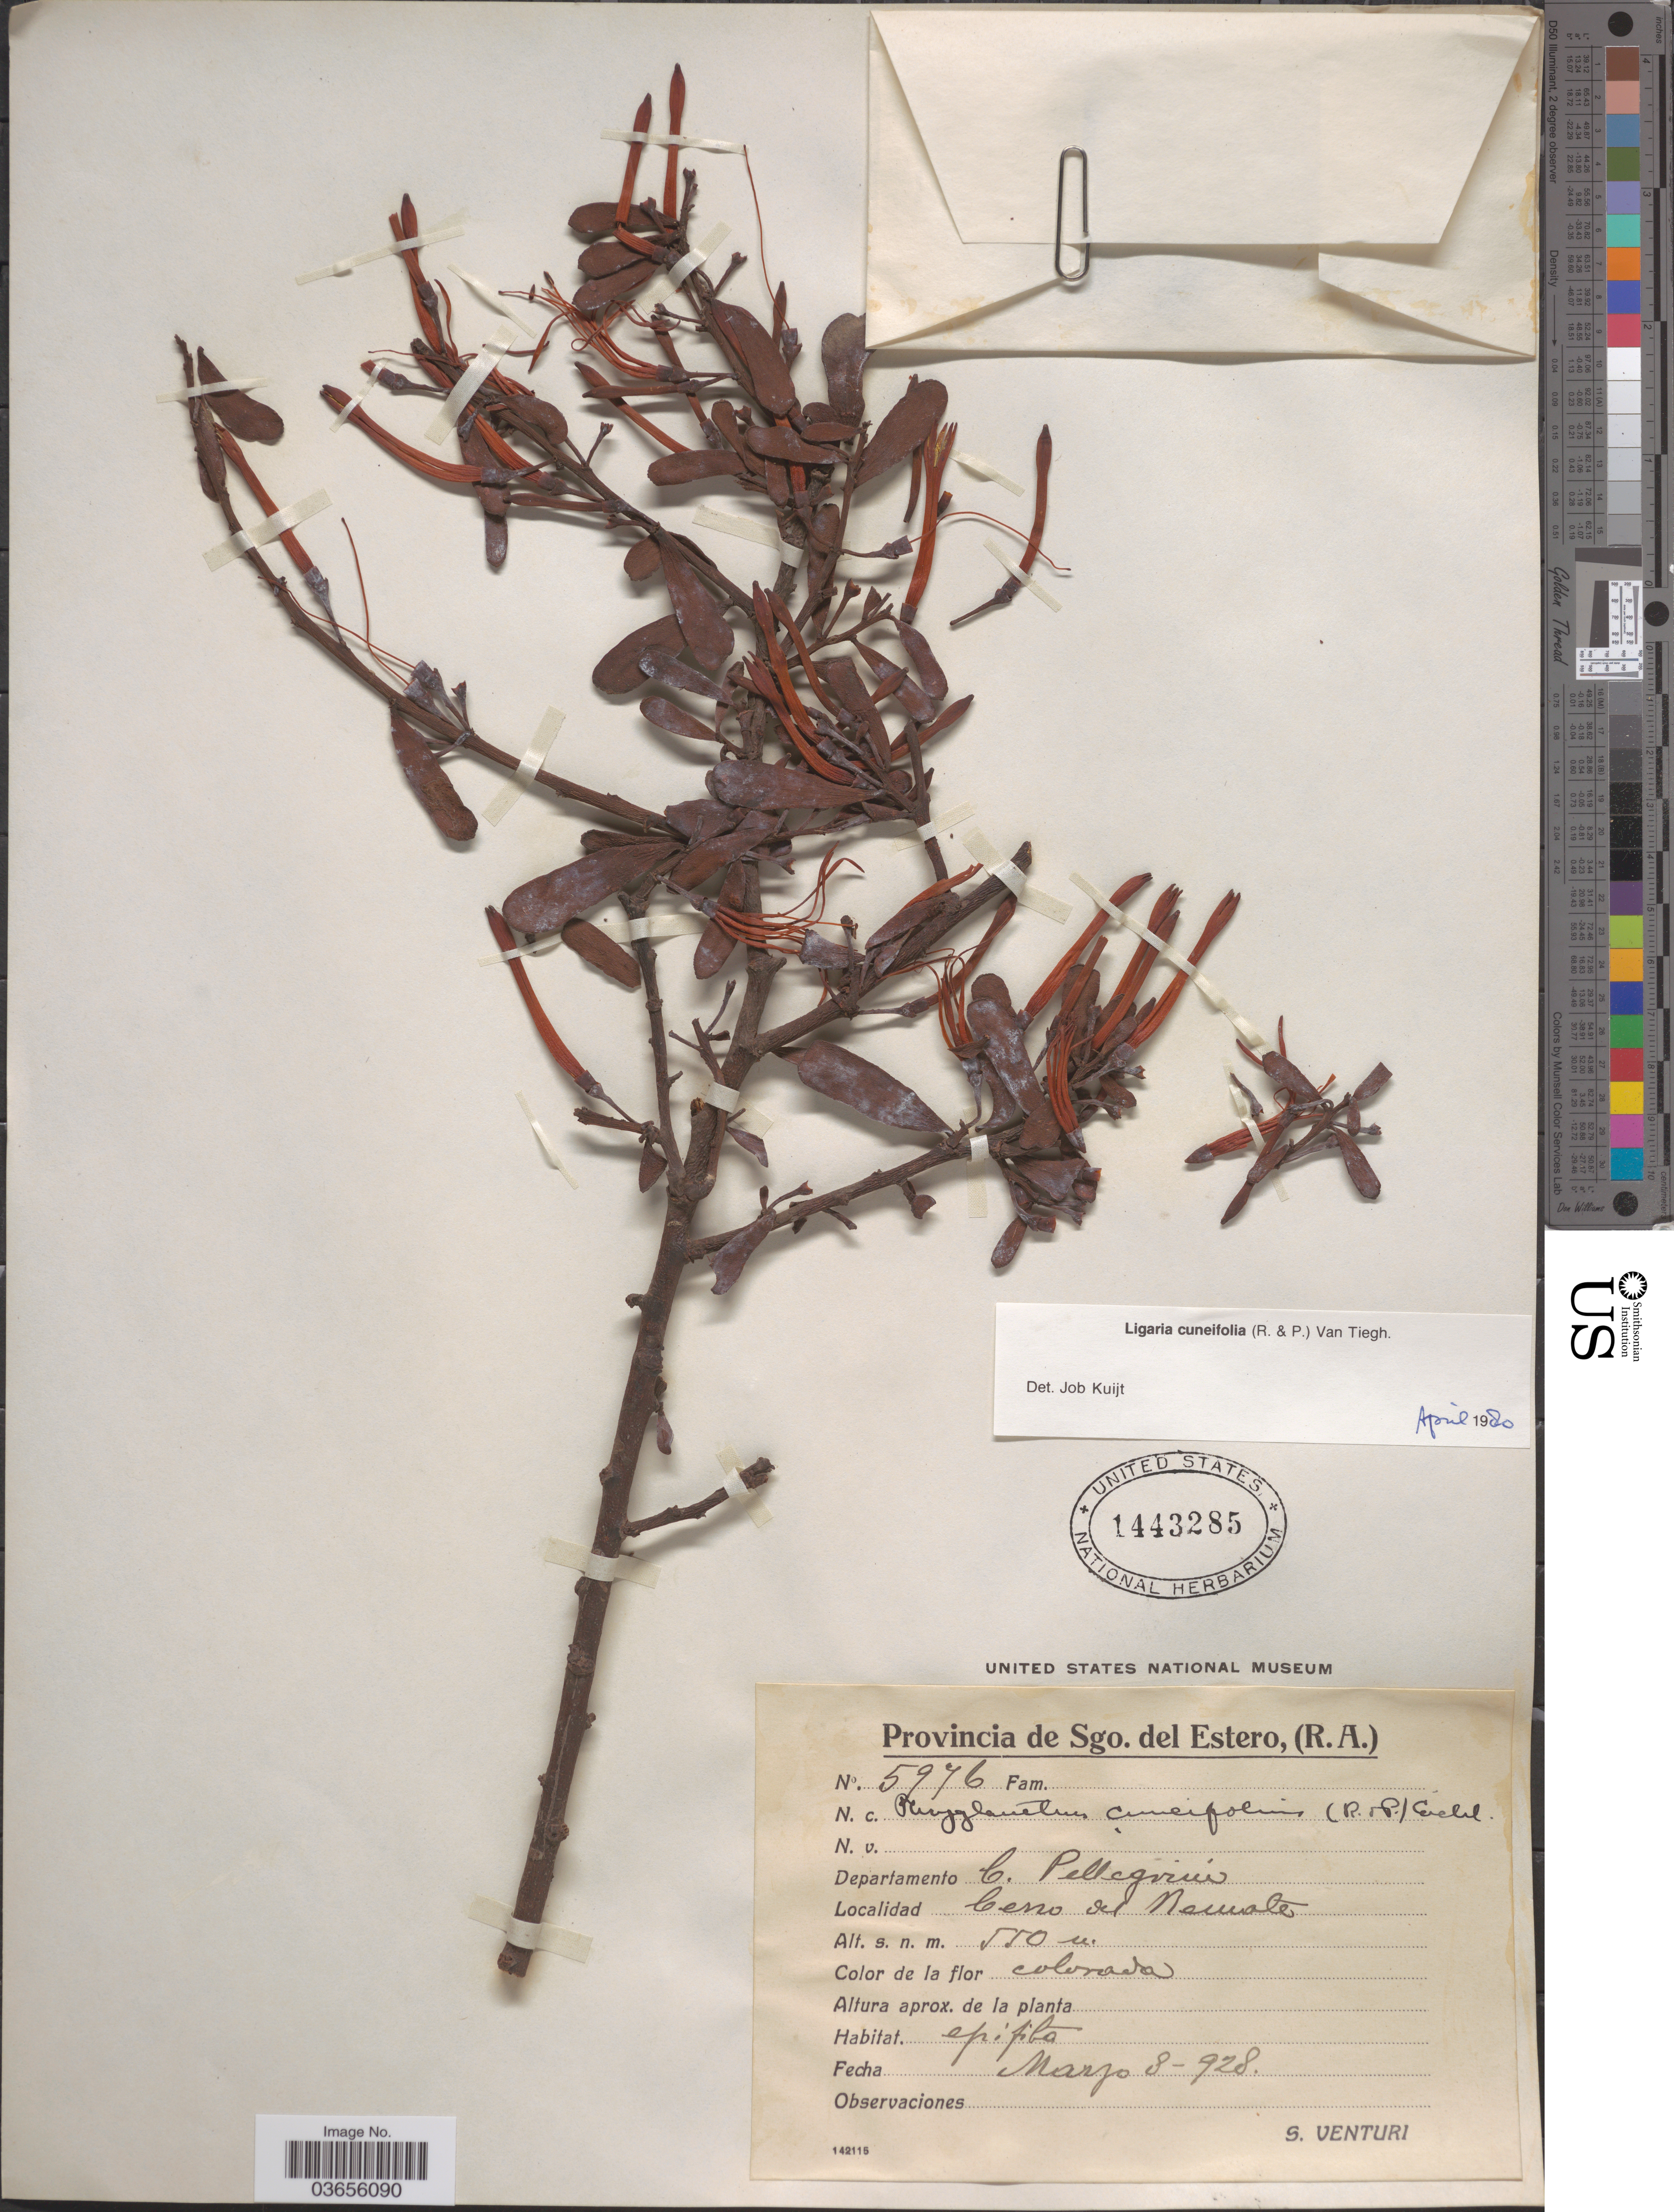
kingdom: Plantae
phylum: Tracheophyta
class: Magnoliopsida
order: Santalales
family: Loranthaceae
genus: Ligaria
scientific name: Ligaria cuneifolia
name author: (Ruiz & Pav.) Tiegh.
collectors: S. Venturi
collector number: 5976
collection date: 1928-05-08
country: Argentina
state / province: Santiago del Estero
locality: Departamento C. Pellegrini. Cerro del Nemate.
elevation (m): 550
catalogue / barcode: US 1443285